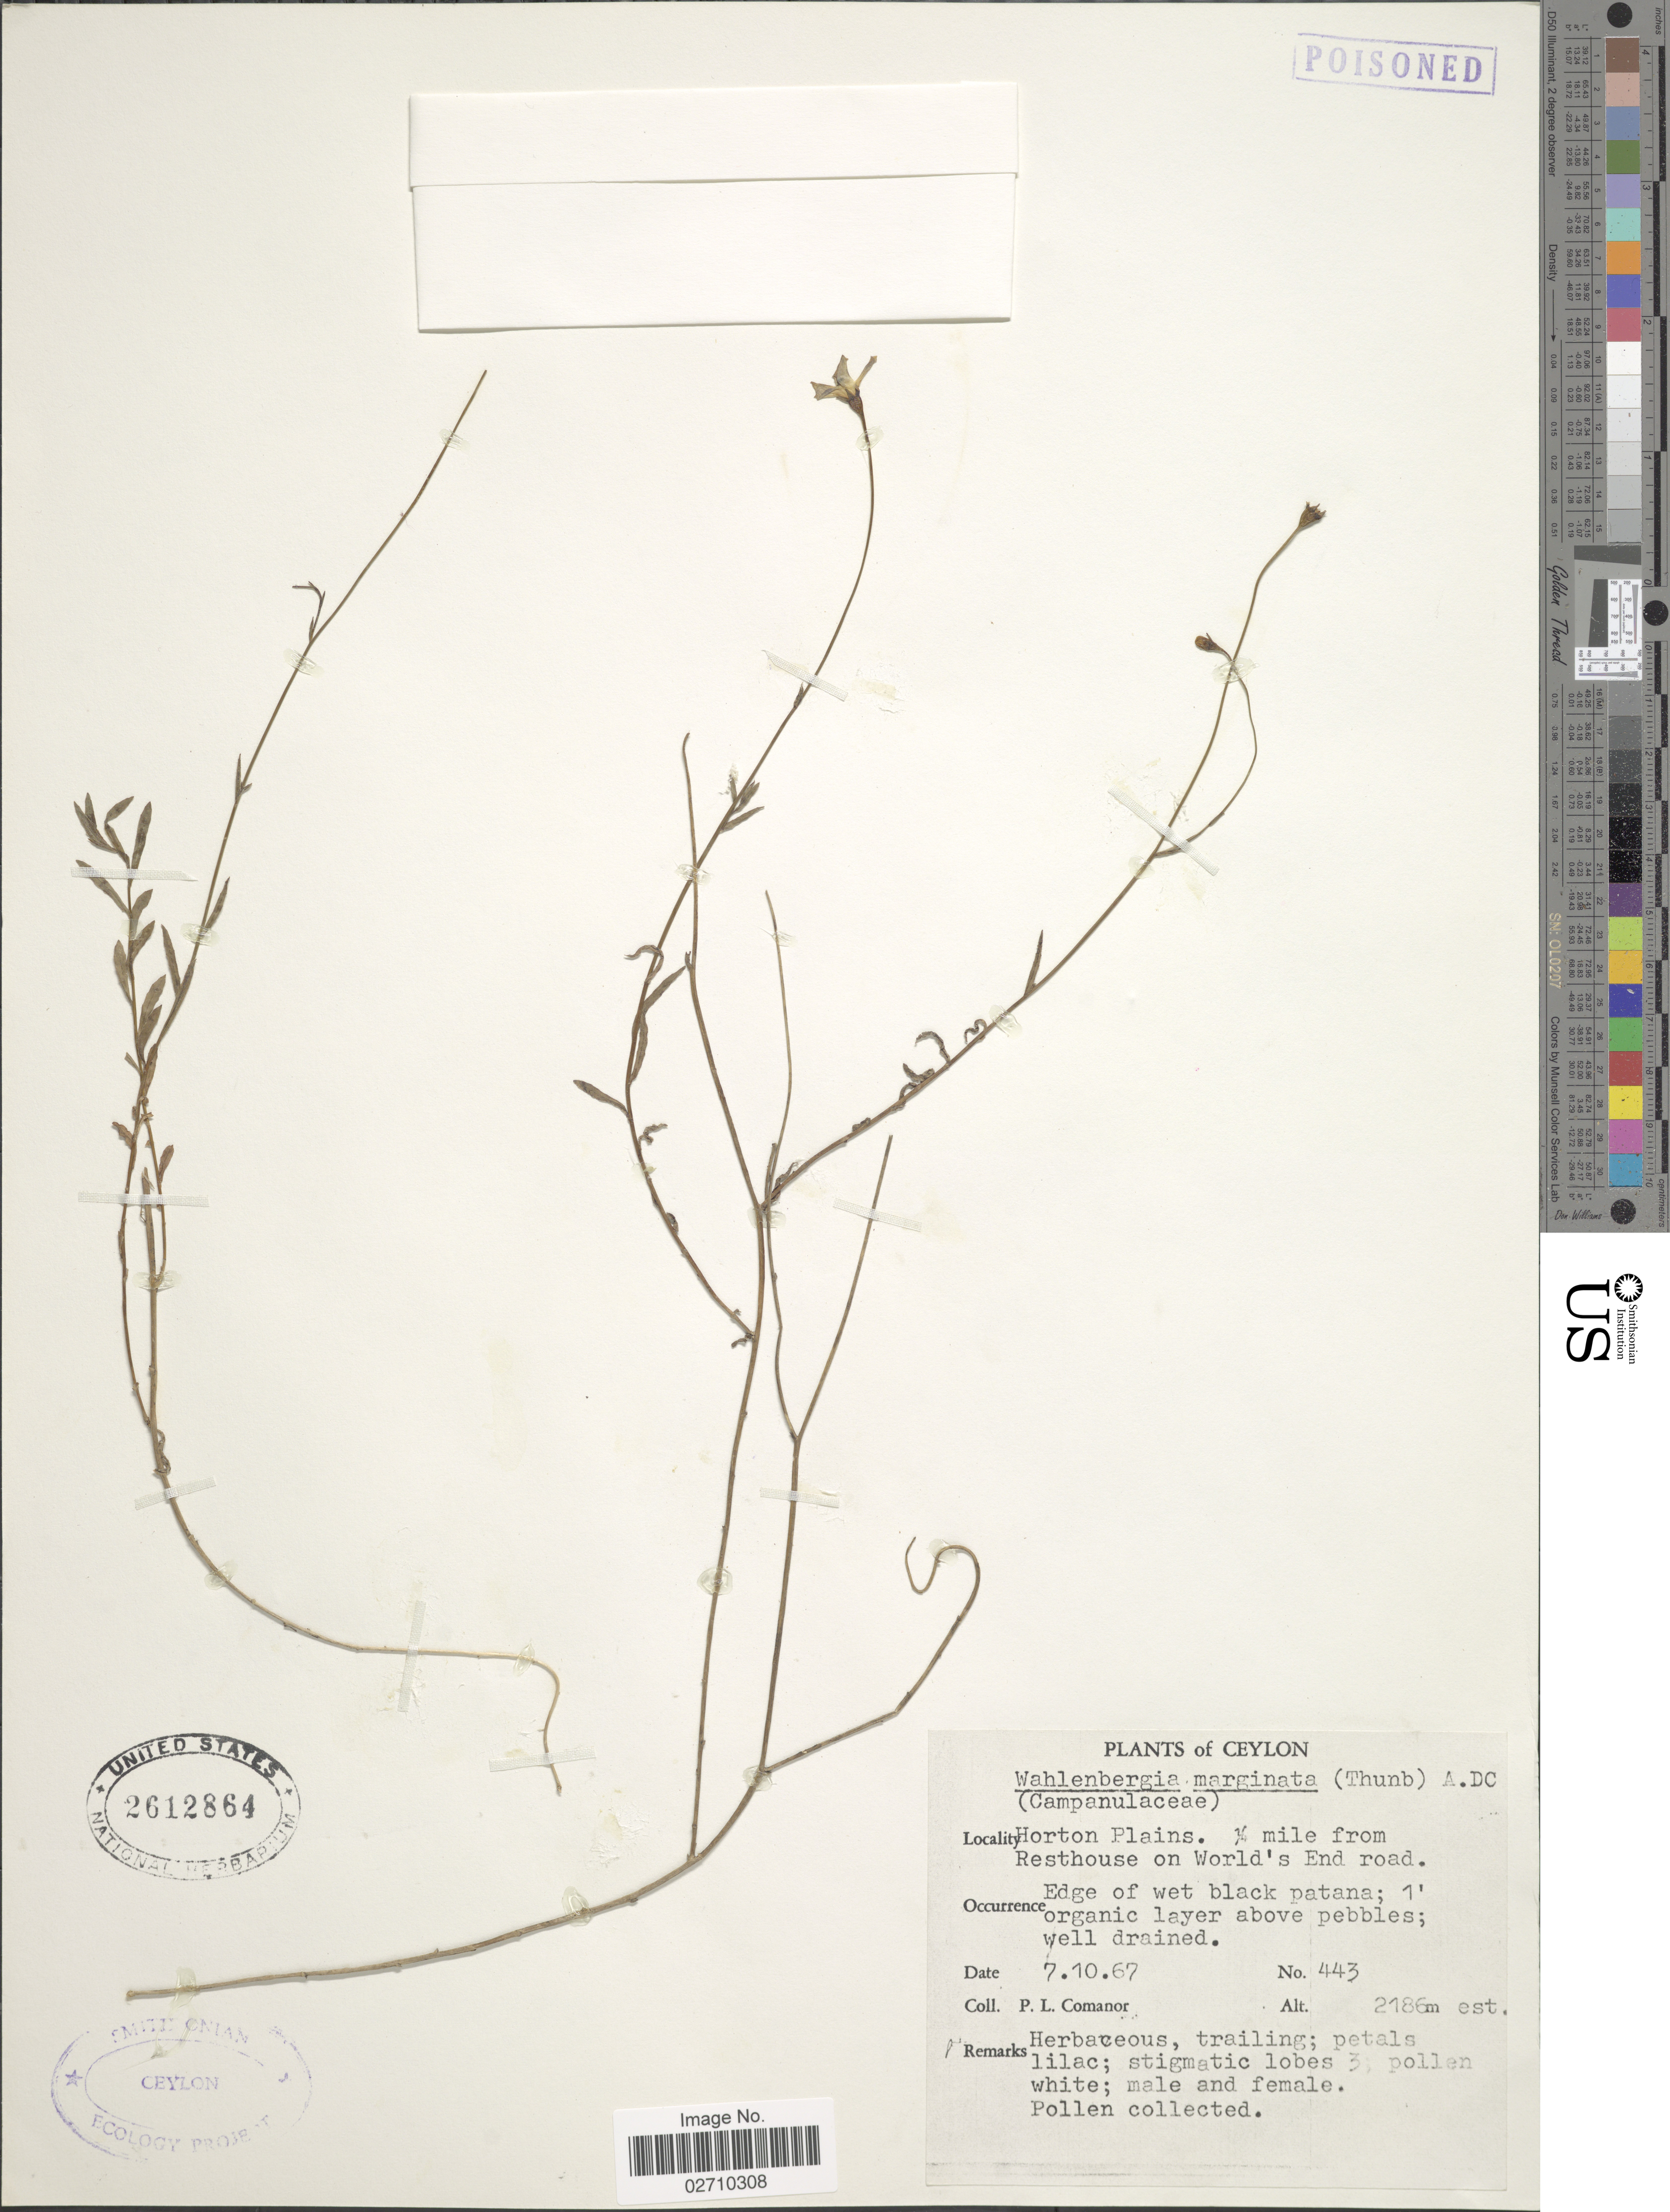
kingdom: Plantae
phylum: Tracheophyta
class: Magnoliopsida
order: Asterales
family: Campanulaceae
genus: Wahlenbergia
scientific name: Wahlenbergia marginata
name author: (Thunb.) A. DC.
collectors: P. Comanor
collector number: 443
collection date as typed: Transcribed d/m/y: 7/10/67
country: Sri Lanka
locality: Horton Plains. 1/4 [interpreted] mile from Resthouse on World's End road.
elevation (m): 2186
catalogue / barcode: US 2612864